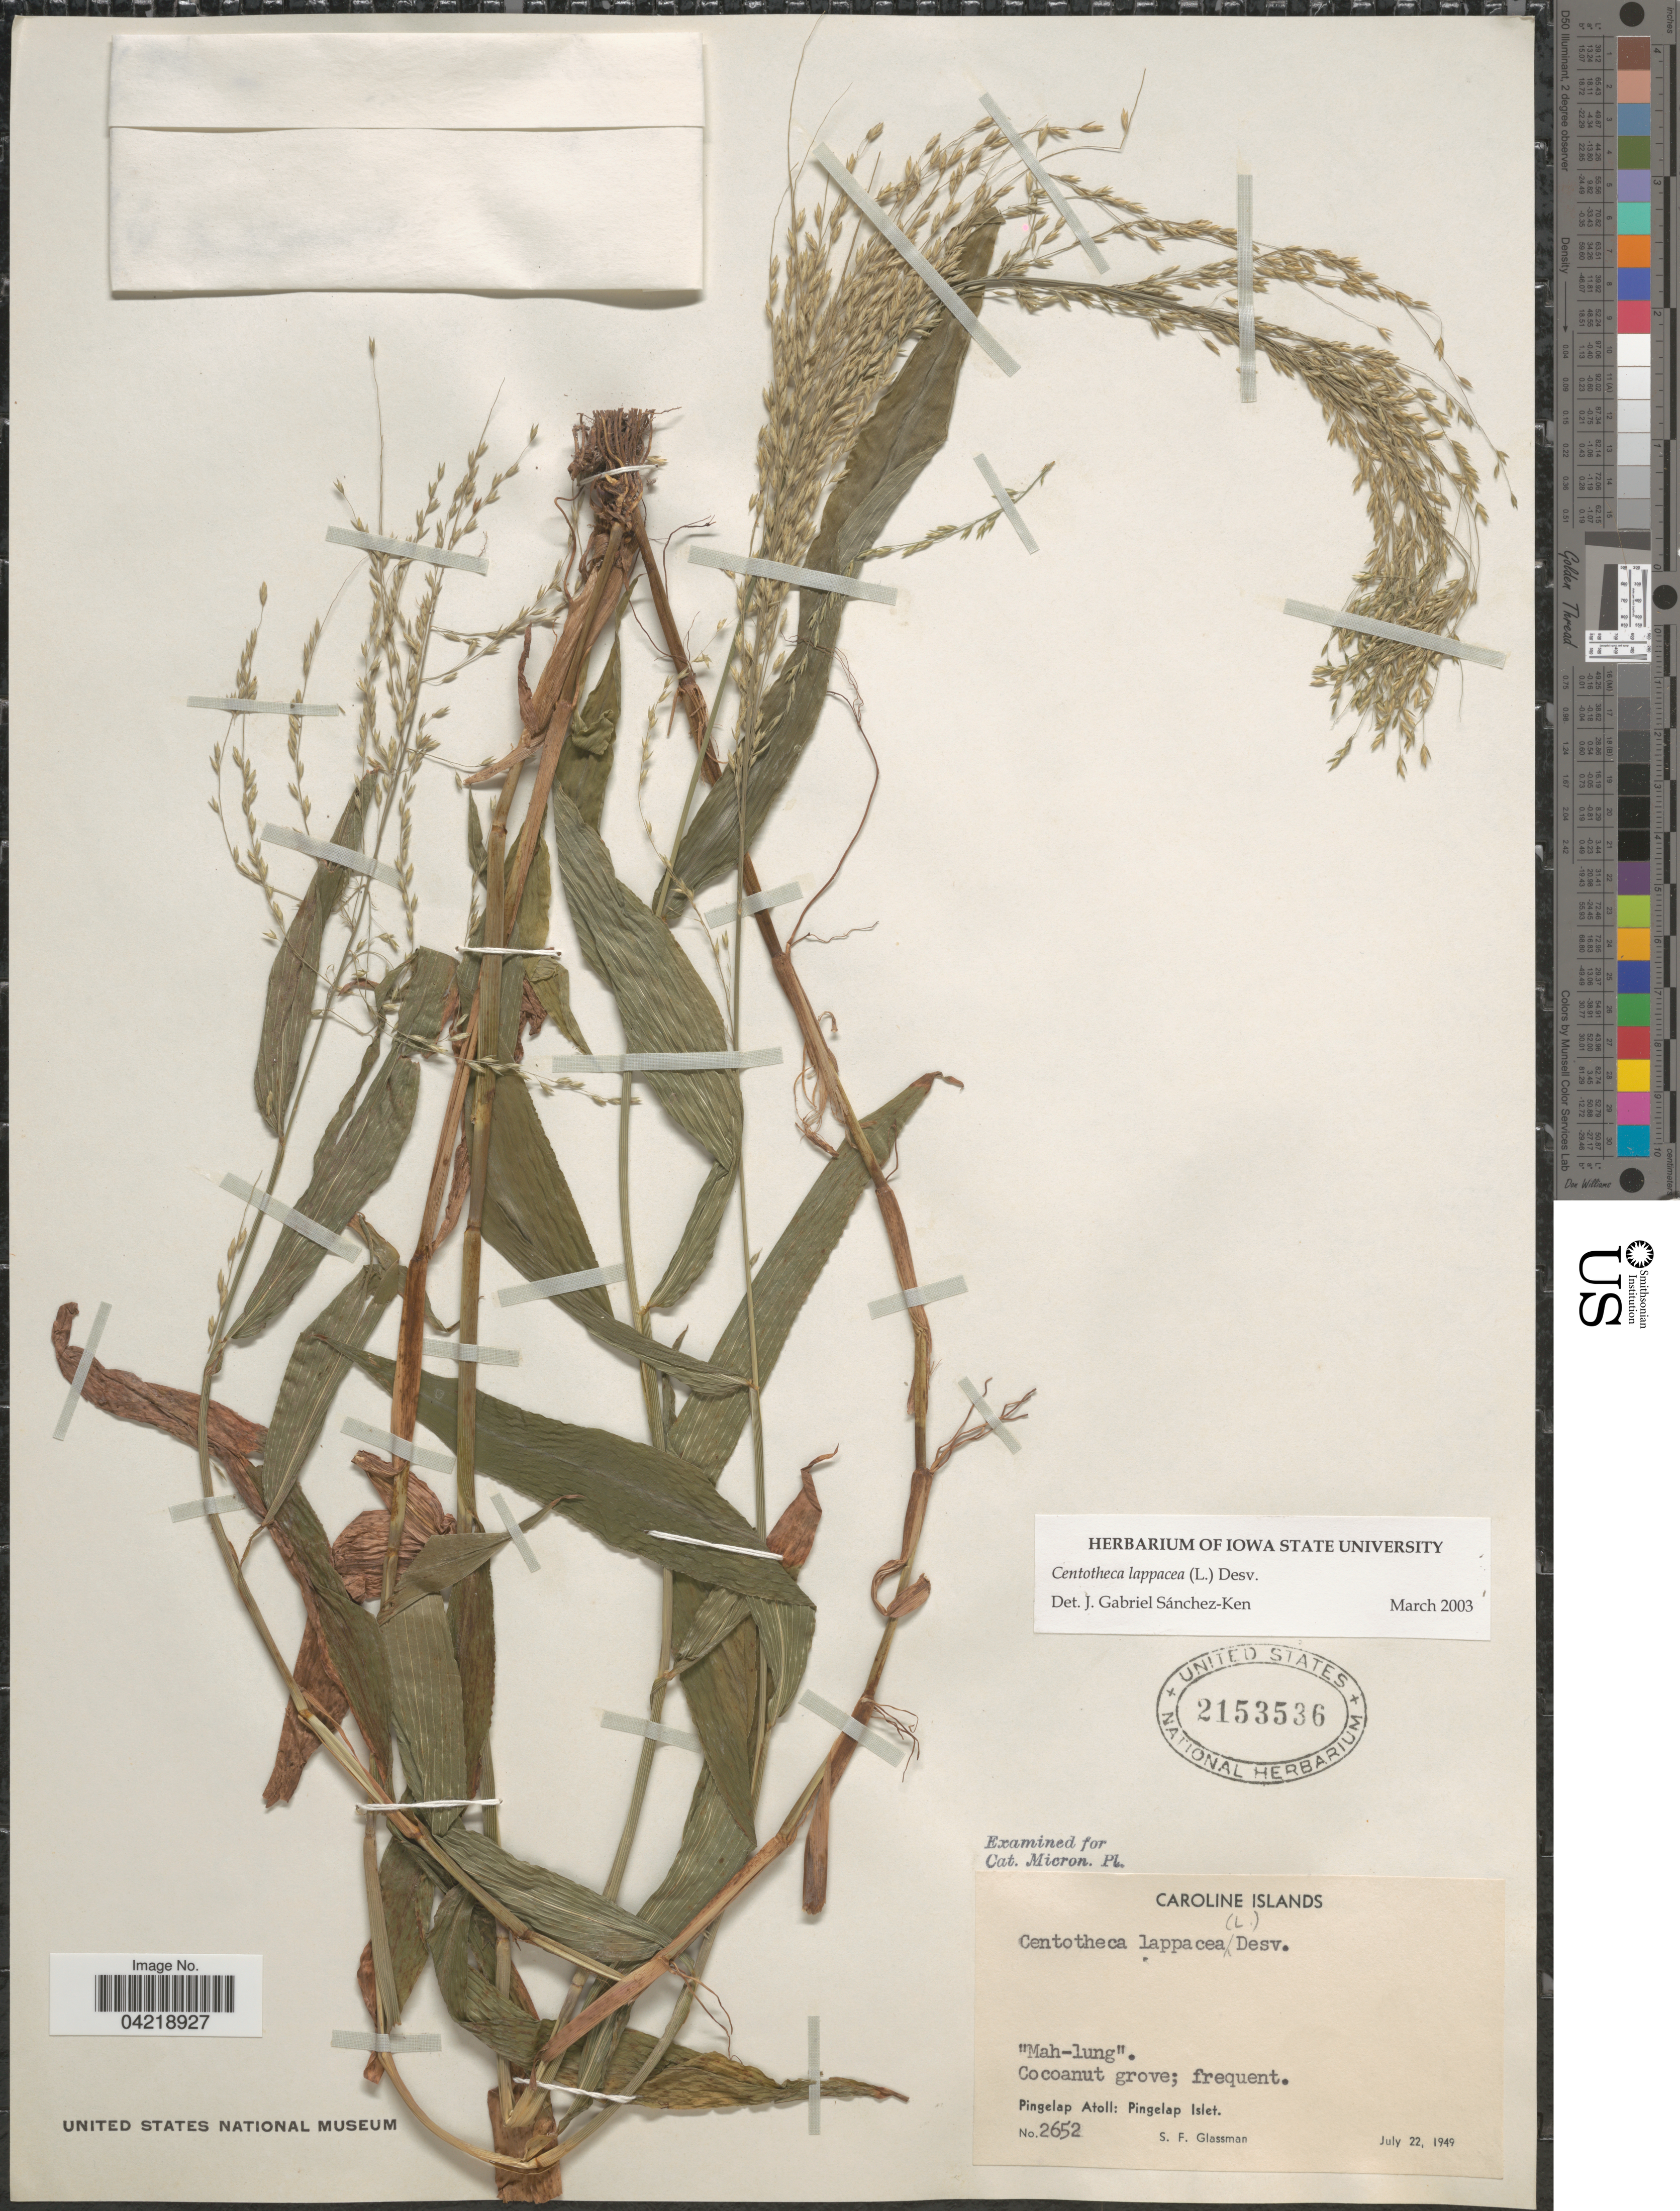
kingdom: Plantae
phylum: Tracheophyta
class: Liliopsida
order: Poales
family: Poaceae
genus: Centotheca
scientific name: Centotheca lappacea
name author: (L.) Desv.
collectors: S. F. Glassman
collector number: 2652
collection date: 1949-07-22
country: Micronesia, Federated States of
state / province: Pohnpei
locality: Caroline Islands. Pingelap Atoll: Pingelap Islet.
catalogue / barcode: US 2153536